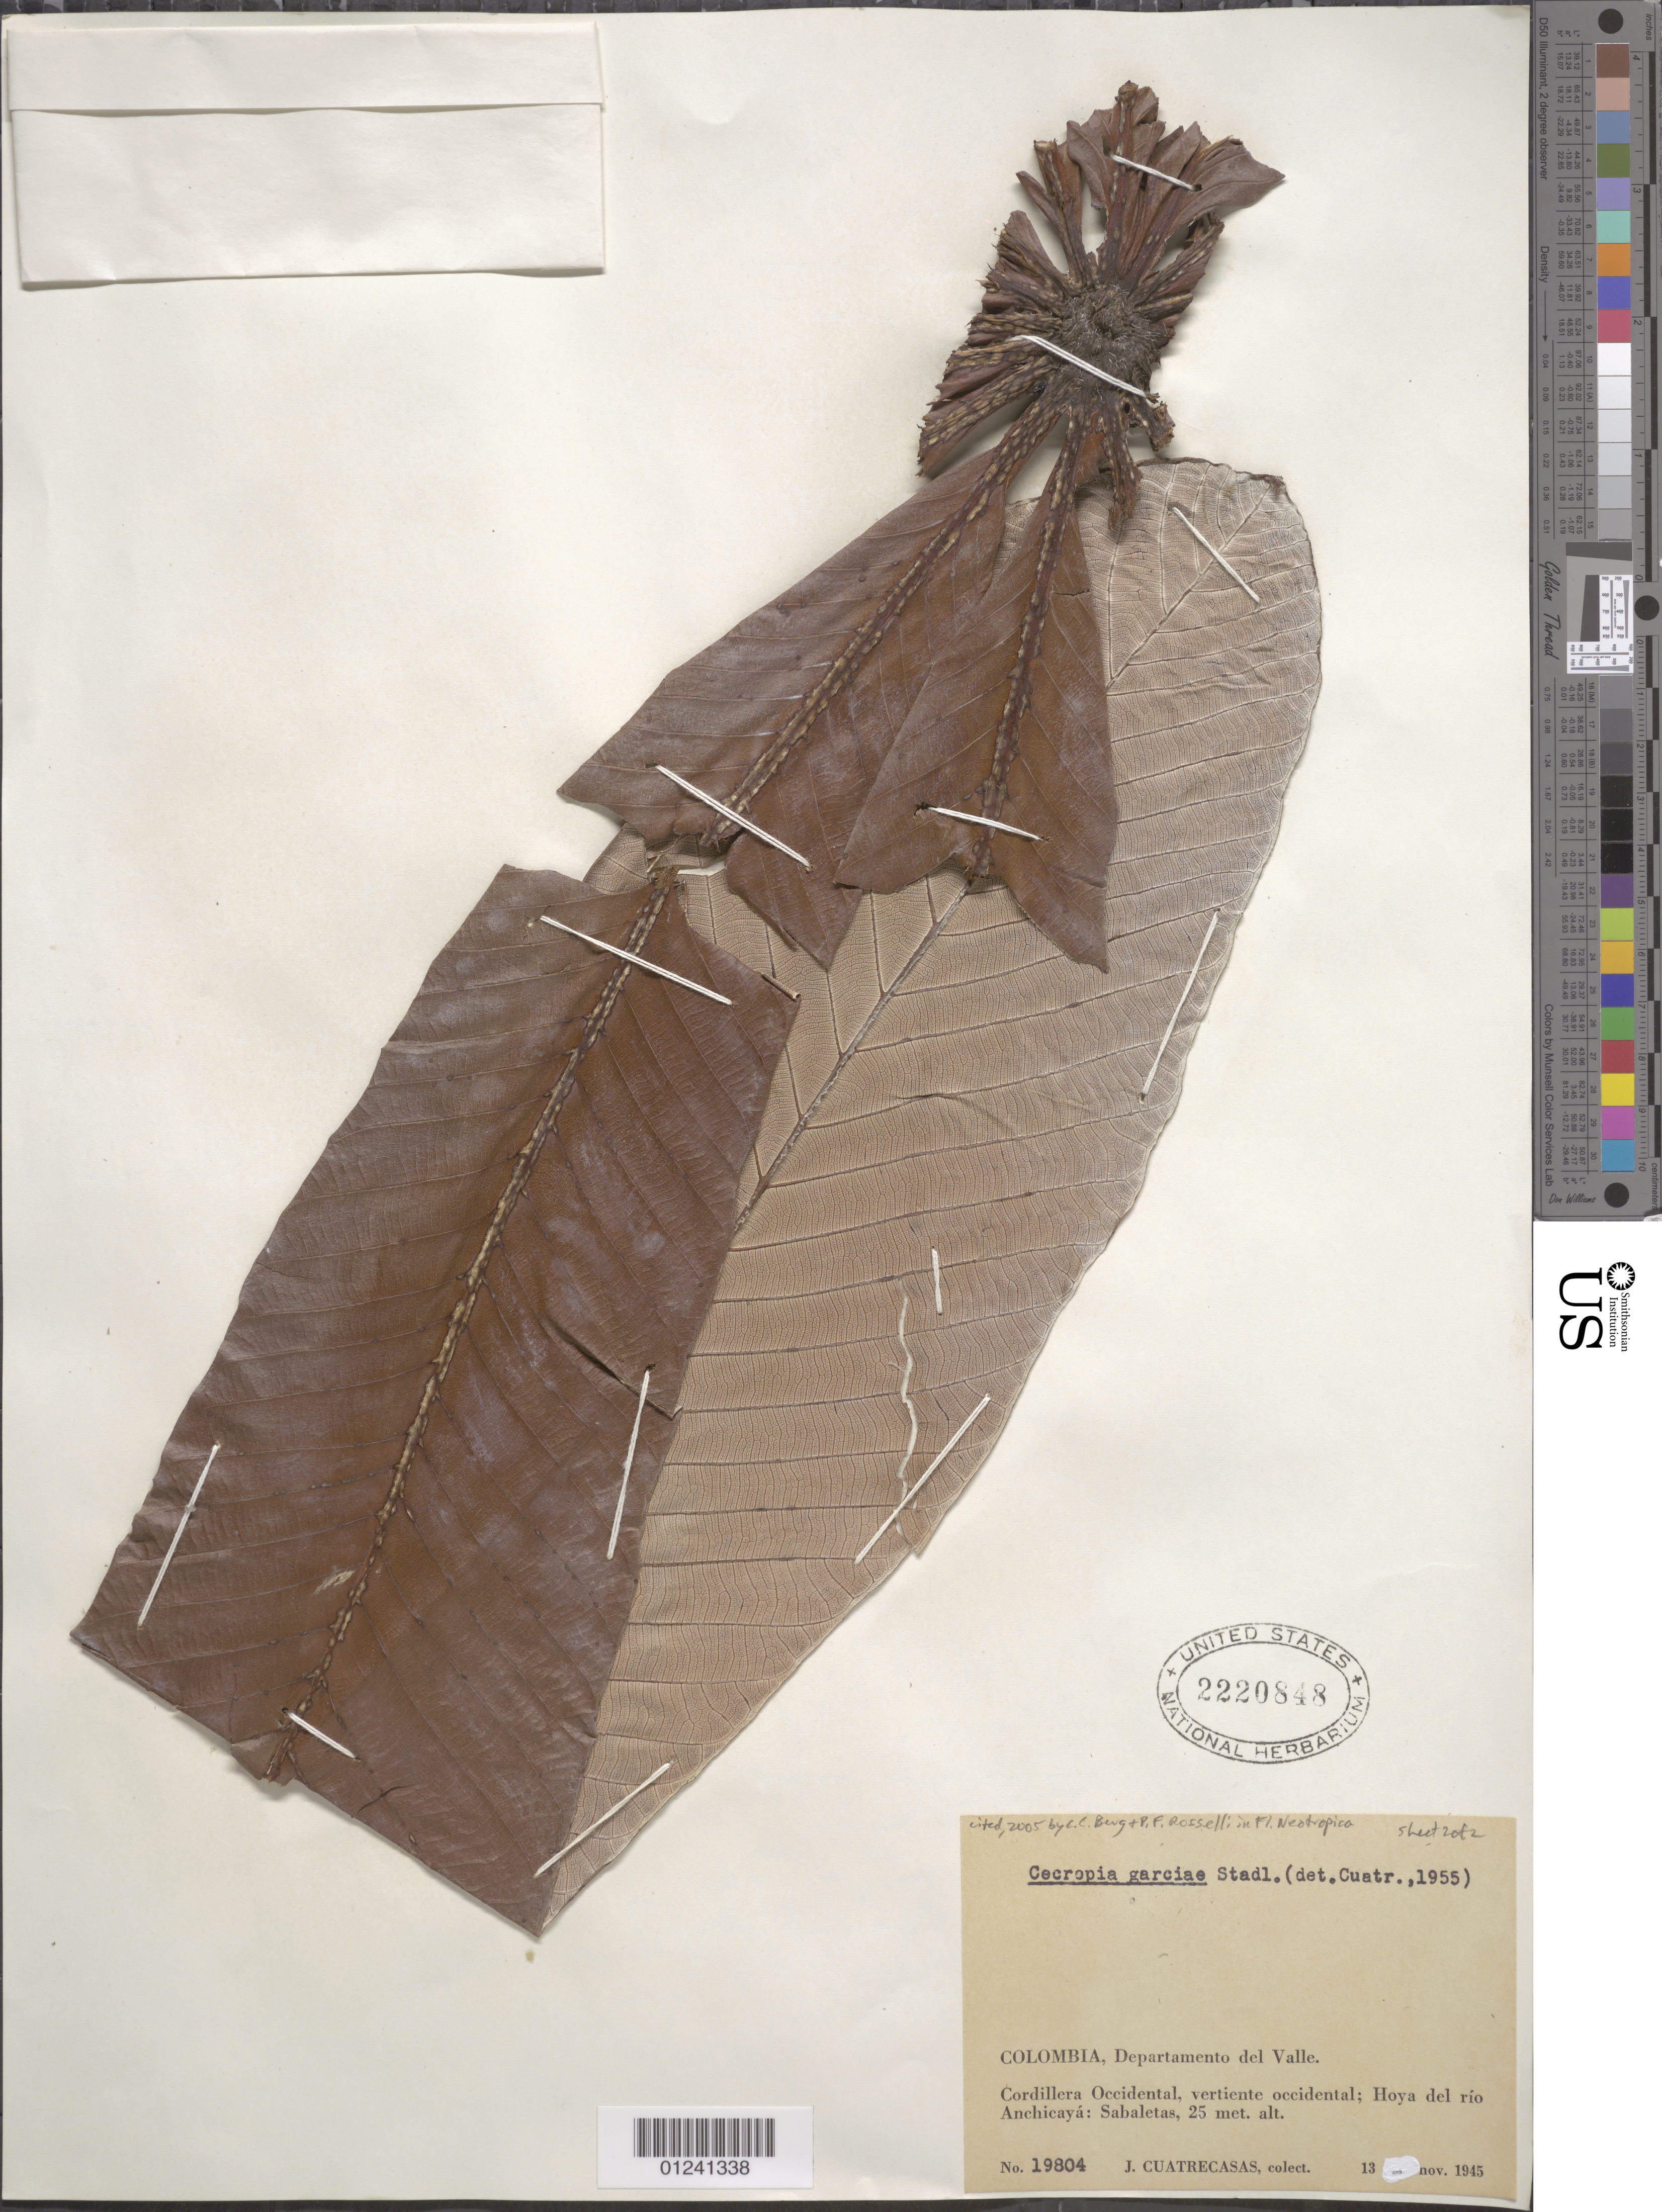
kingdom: Plantae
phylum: Tracheophyta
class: Magnoliopsida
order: Rosales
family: Urticaceae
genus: Cecropia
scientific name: Cecropia garciae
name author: Standl.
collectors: J. Cuatrecasas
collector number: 19804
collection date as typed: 13 Nov 1945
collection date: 1945-11-13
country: Colombia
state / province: Valle del Cauca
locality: Hoya del Rio Anchicaya, Sabaletas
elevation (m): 25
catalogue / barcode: US 2220848